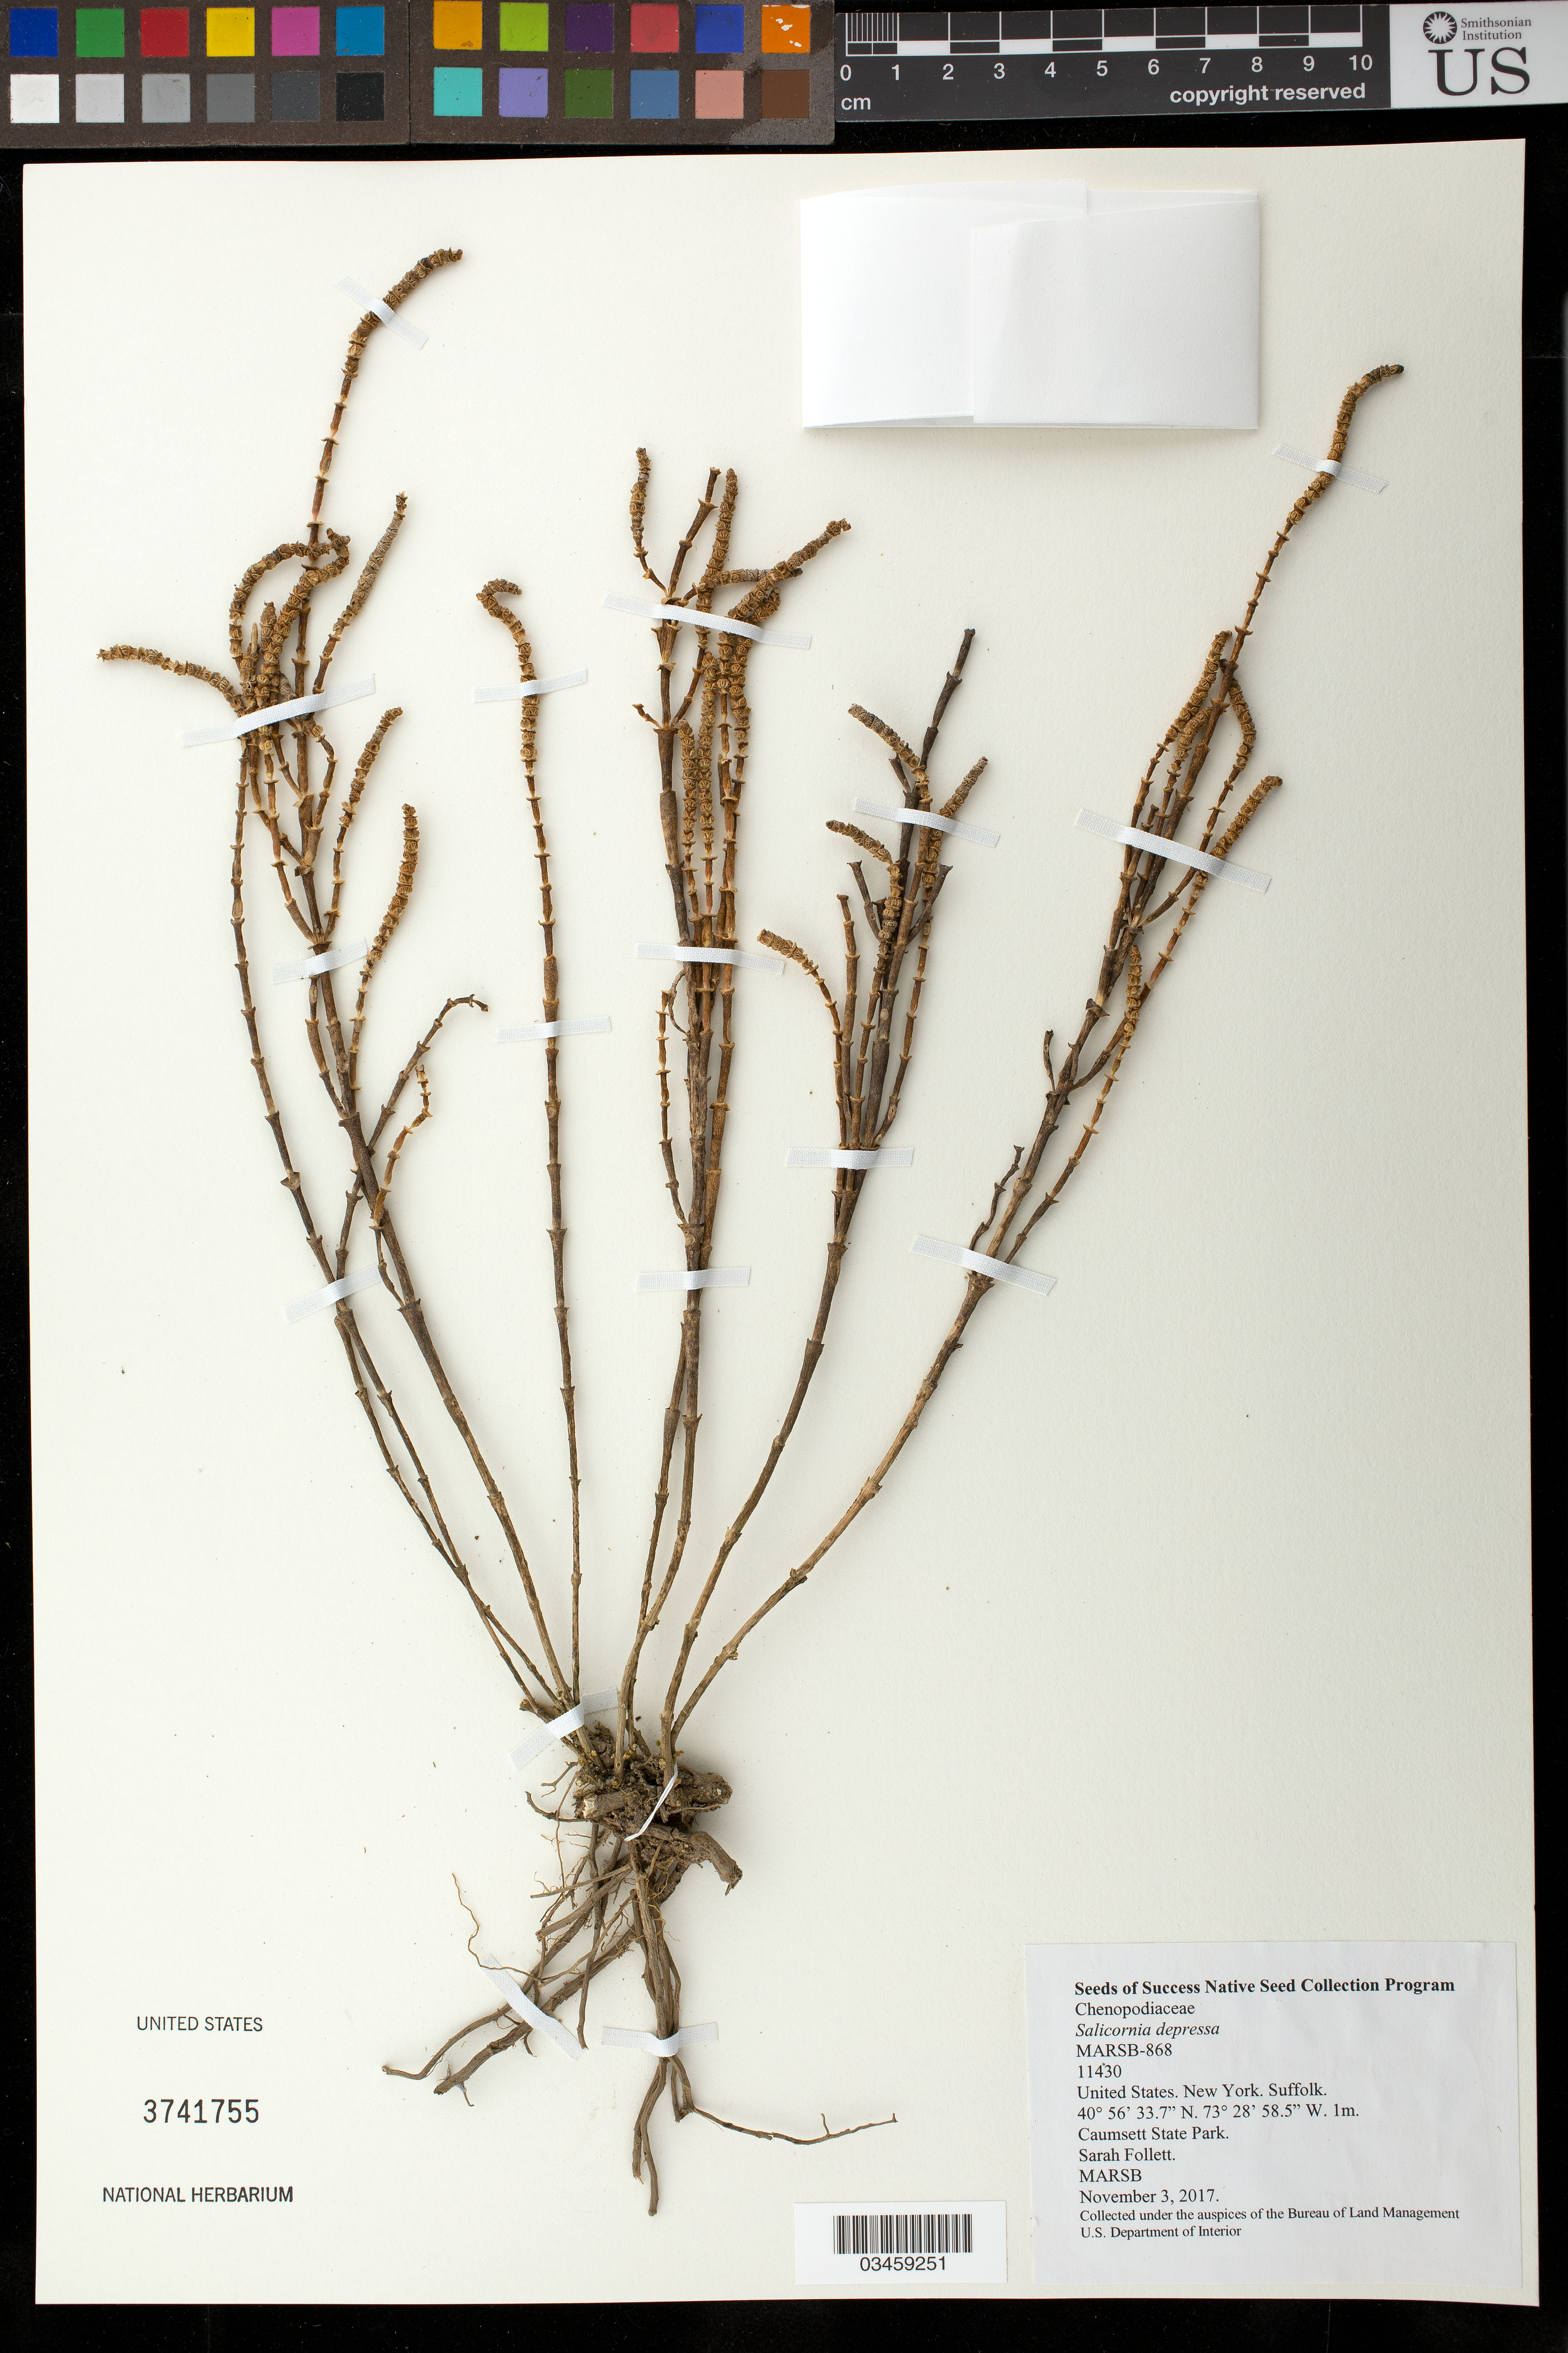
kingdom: Plantae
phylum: Tracheophyta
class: Magnoliopsida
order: Caryophyllales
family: Amaranthaceae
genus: Salicornia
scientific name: Salicornia depressa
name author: Standl.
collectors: S. Follett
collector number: MARSB-868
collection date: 2017-11-03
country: United States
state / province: New York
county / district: Suffolk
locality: Caumsett State Park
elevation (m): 1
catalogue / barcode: US 3741755